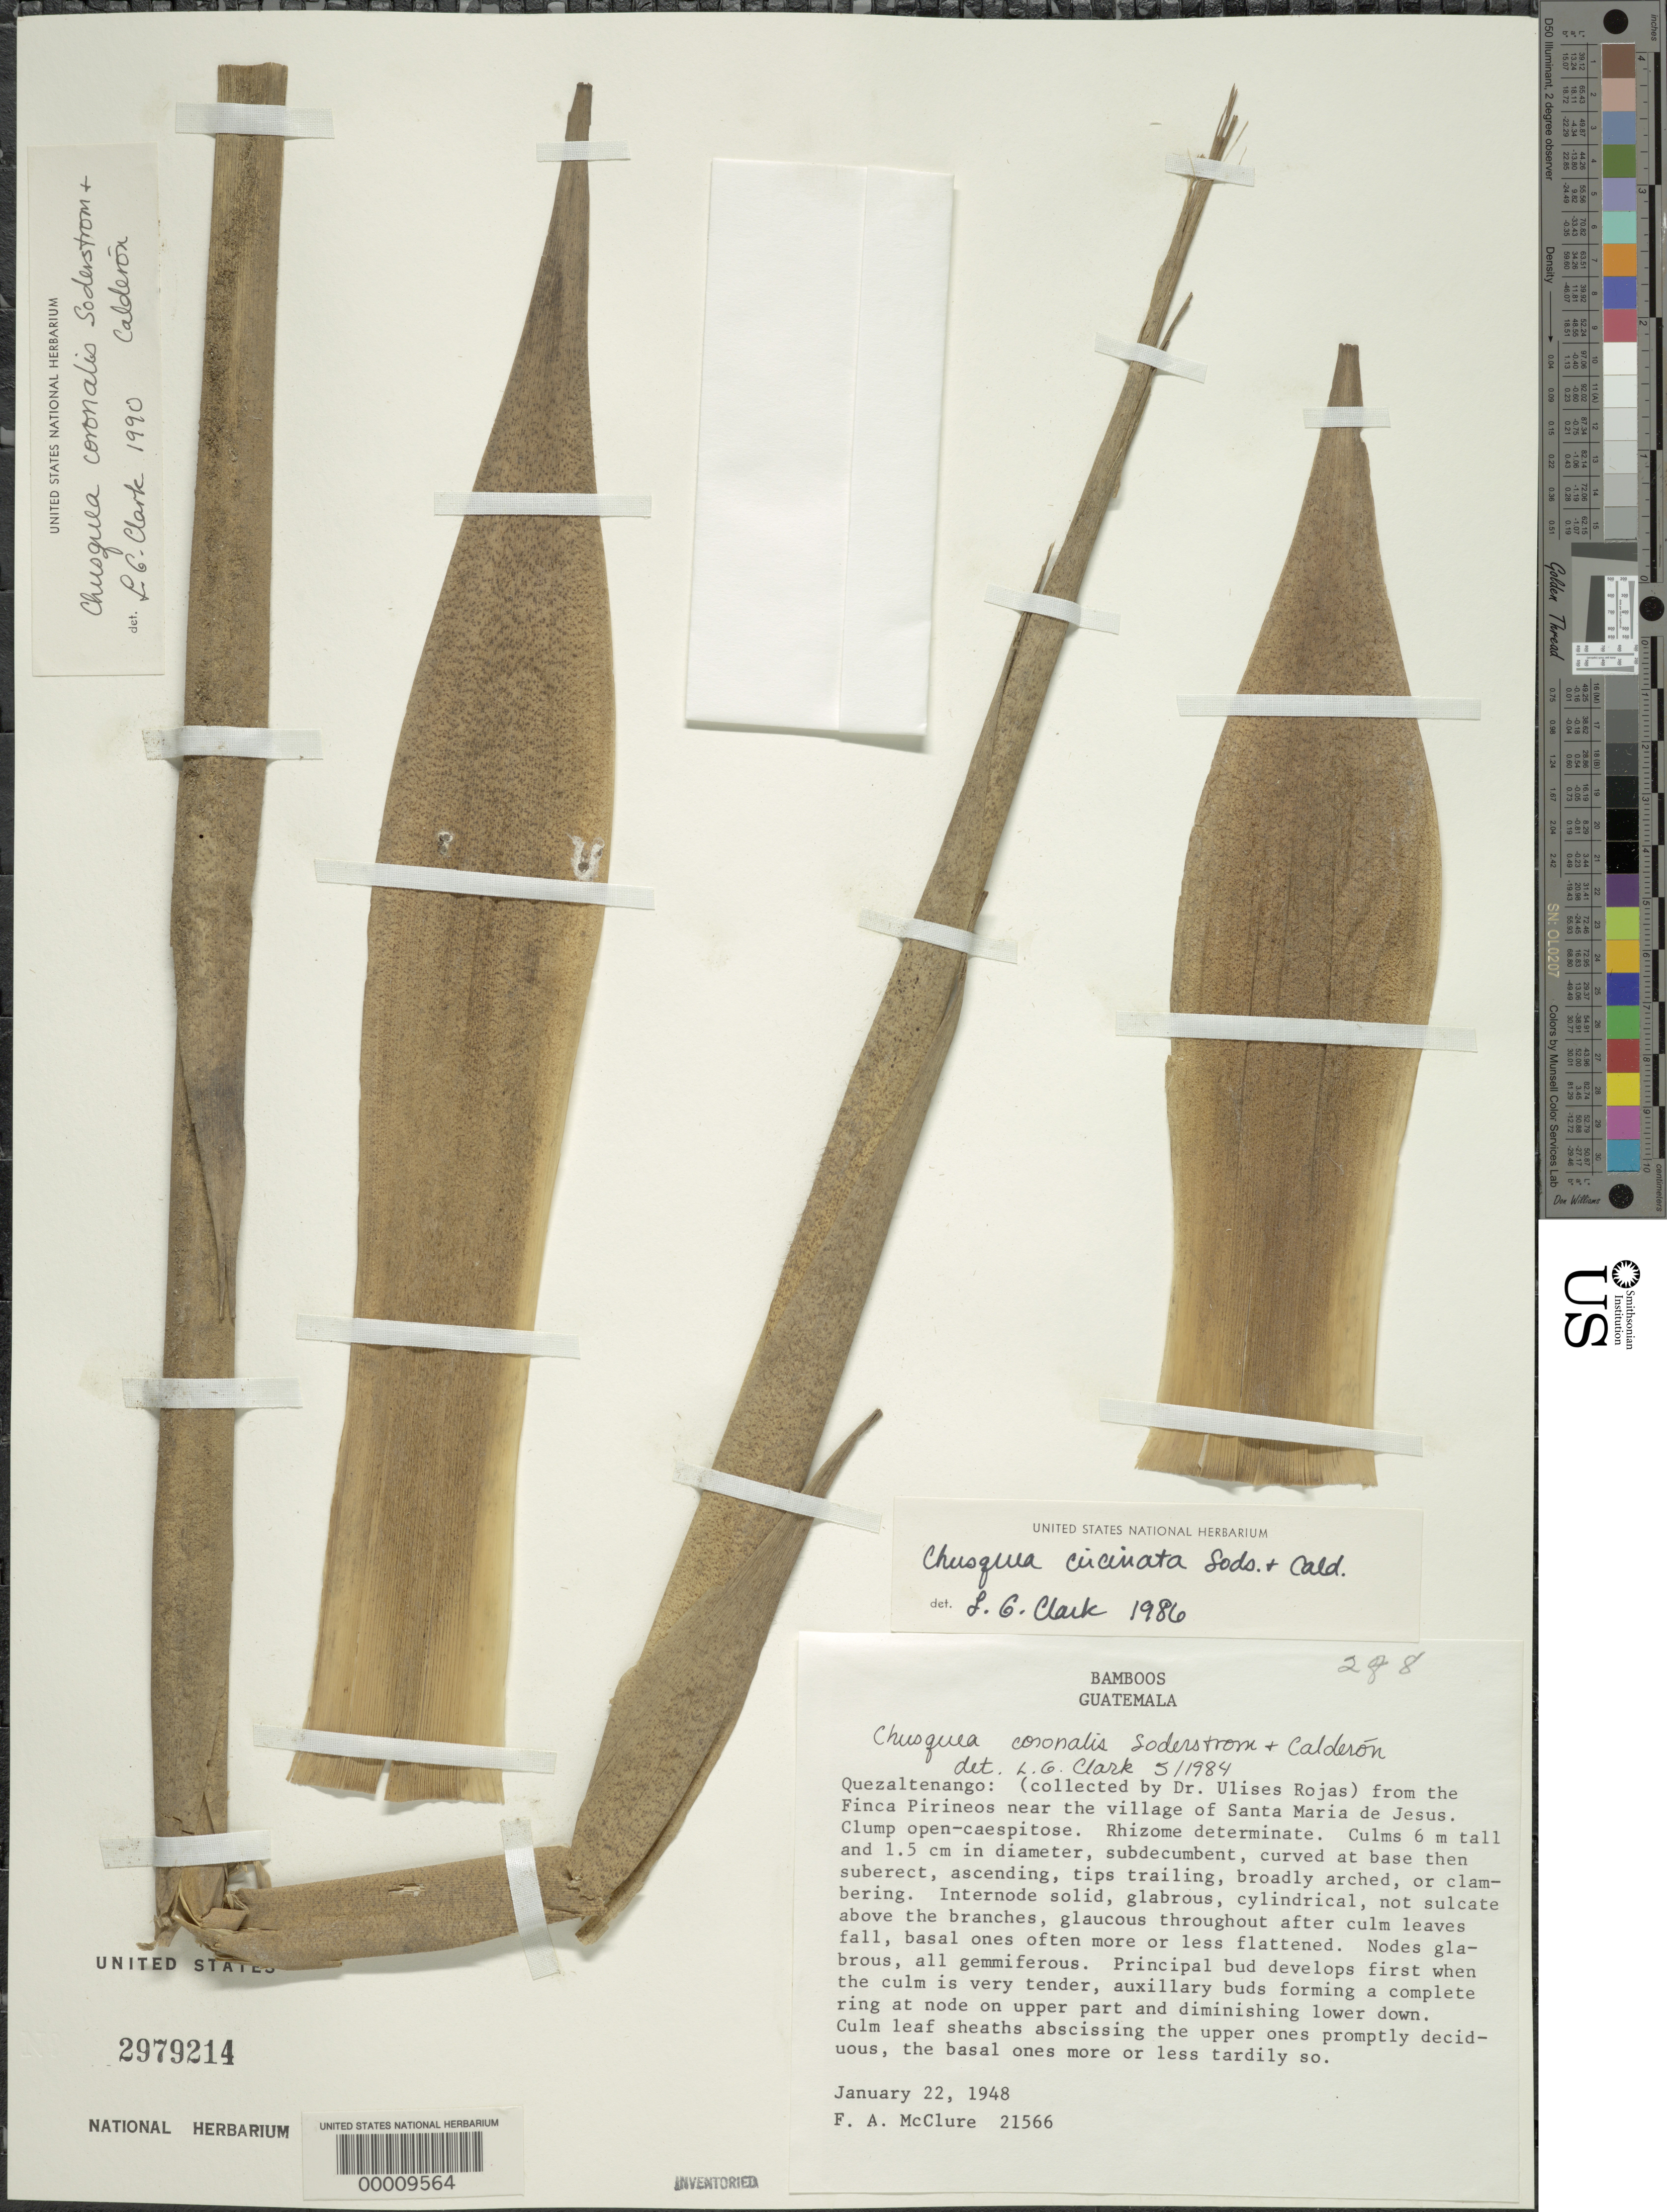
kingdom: Plantae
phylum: Tracheophyta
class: Liliopsida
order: Poales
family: Poaceae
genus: Chusquea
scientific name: Chusquea coronalis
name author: Soderstr. & C. E. Calderón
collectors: U. Rojas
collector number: Mcclure 21566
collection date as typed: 22 Jan 1948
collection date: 1948-01-22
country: Guatemala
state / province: Quetzaltenango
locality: Finca Pirineos near the village of Santa Maria de Jesus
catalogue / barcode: US 2979214